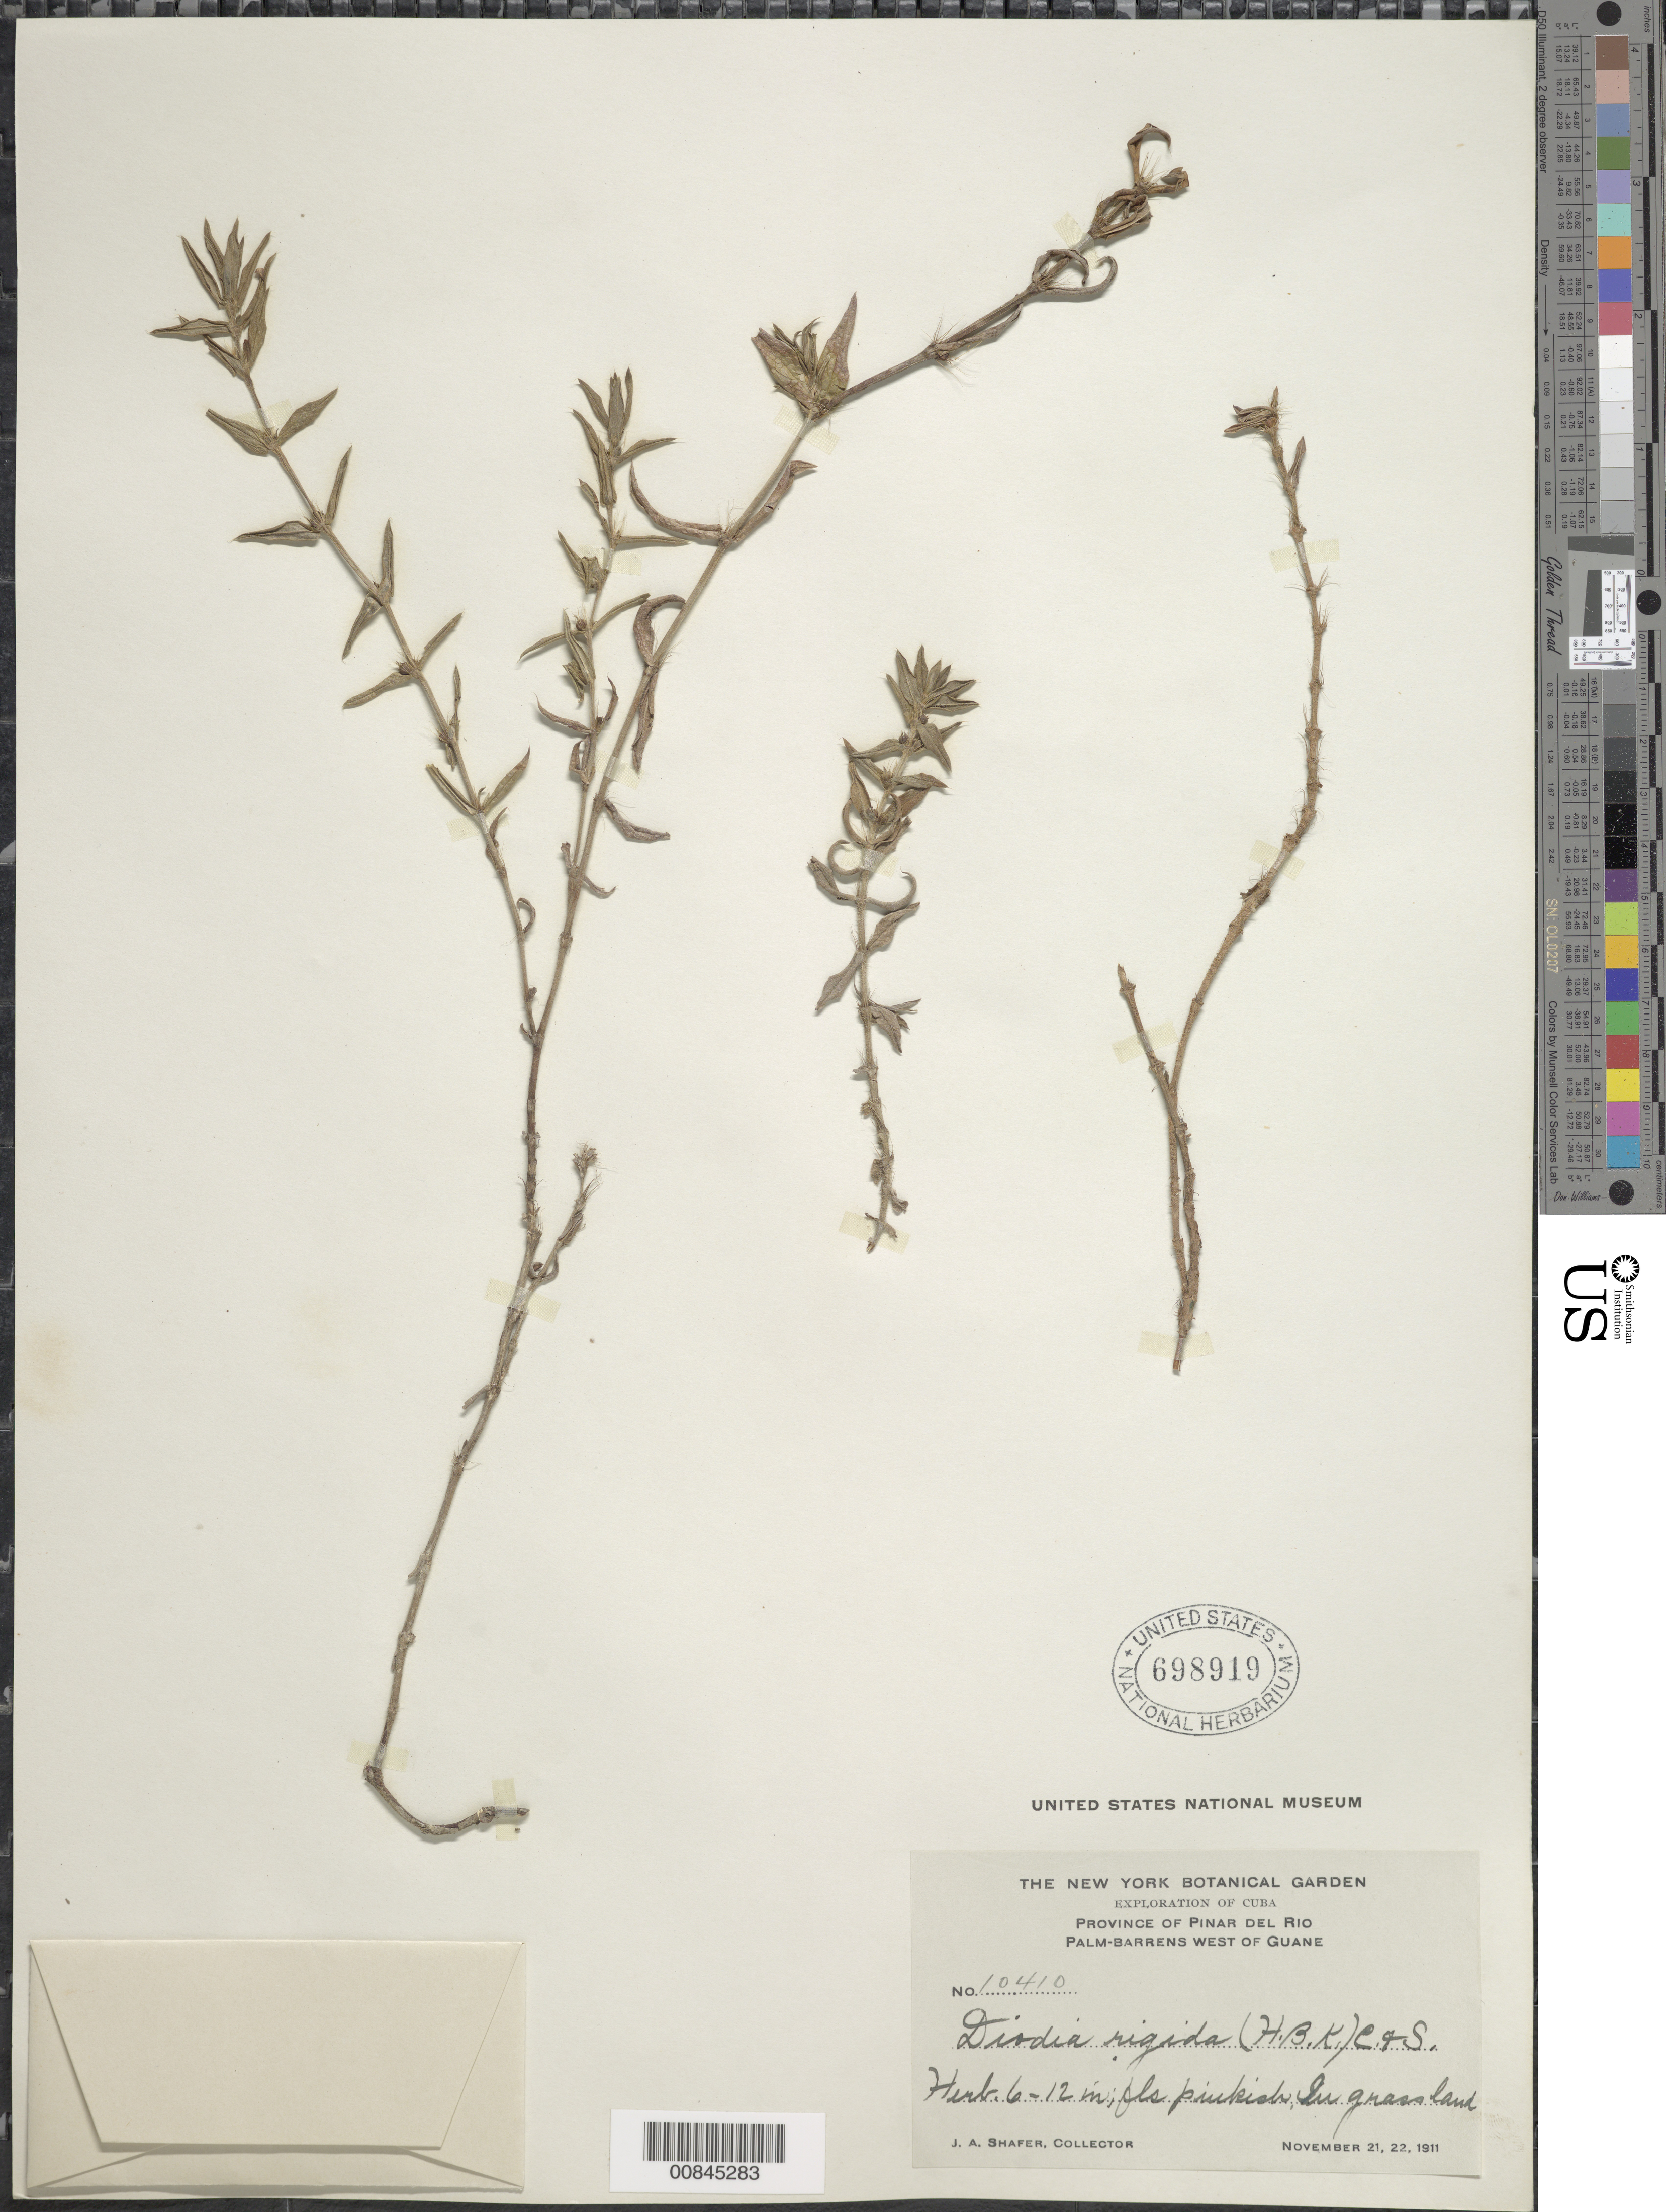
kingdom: Plantae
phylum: Tracheophyta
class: Magnoliopsida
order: Gentianales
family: Rubiaceae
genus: Diodella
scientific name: Diodella apiculata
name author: (Willd. ex Roem. & Schult.) Bacigalupo & E.L. Cabral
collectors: J. A. Shafer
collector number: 10410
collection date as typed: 21 Nov 1911 to 22 Nov 1911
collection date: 1911-11-21/1911-11-22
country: Cuba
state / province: Pinar del Río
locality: Palm-barrens west of Guane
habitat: Palm-barrens. In grassland.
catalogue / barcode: US 698919